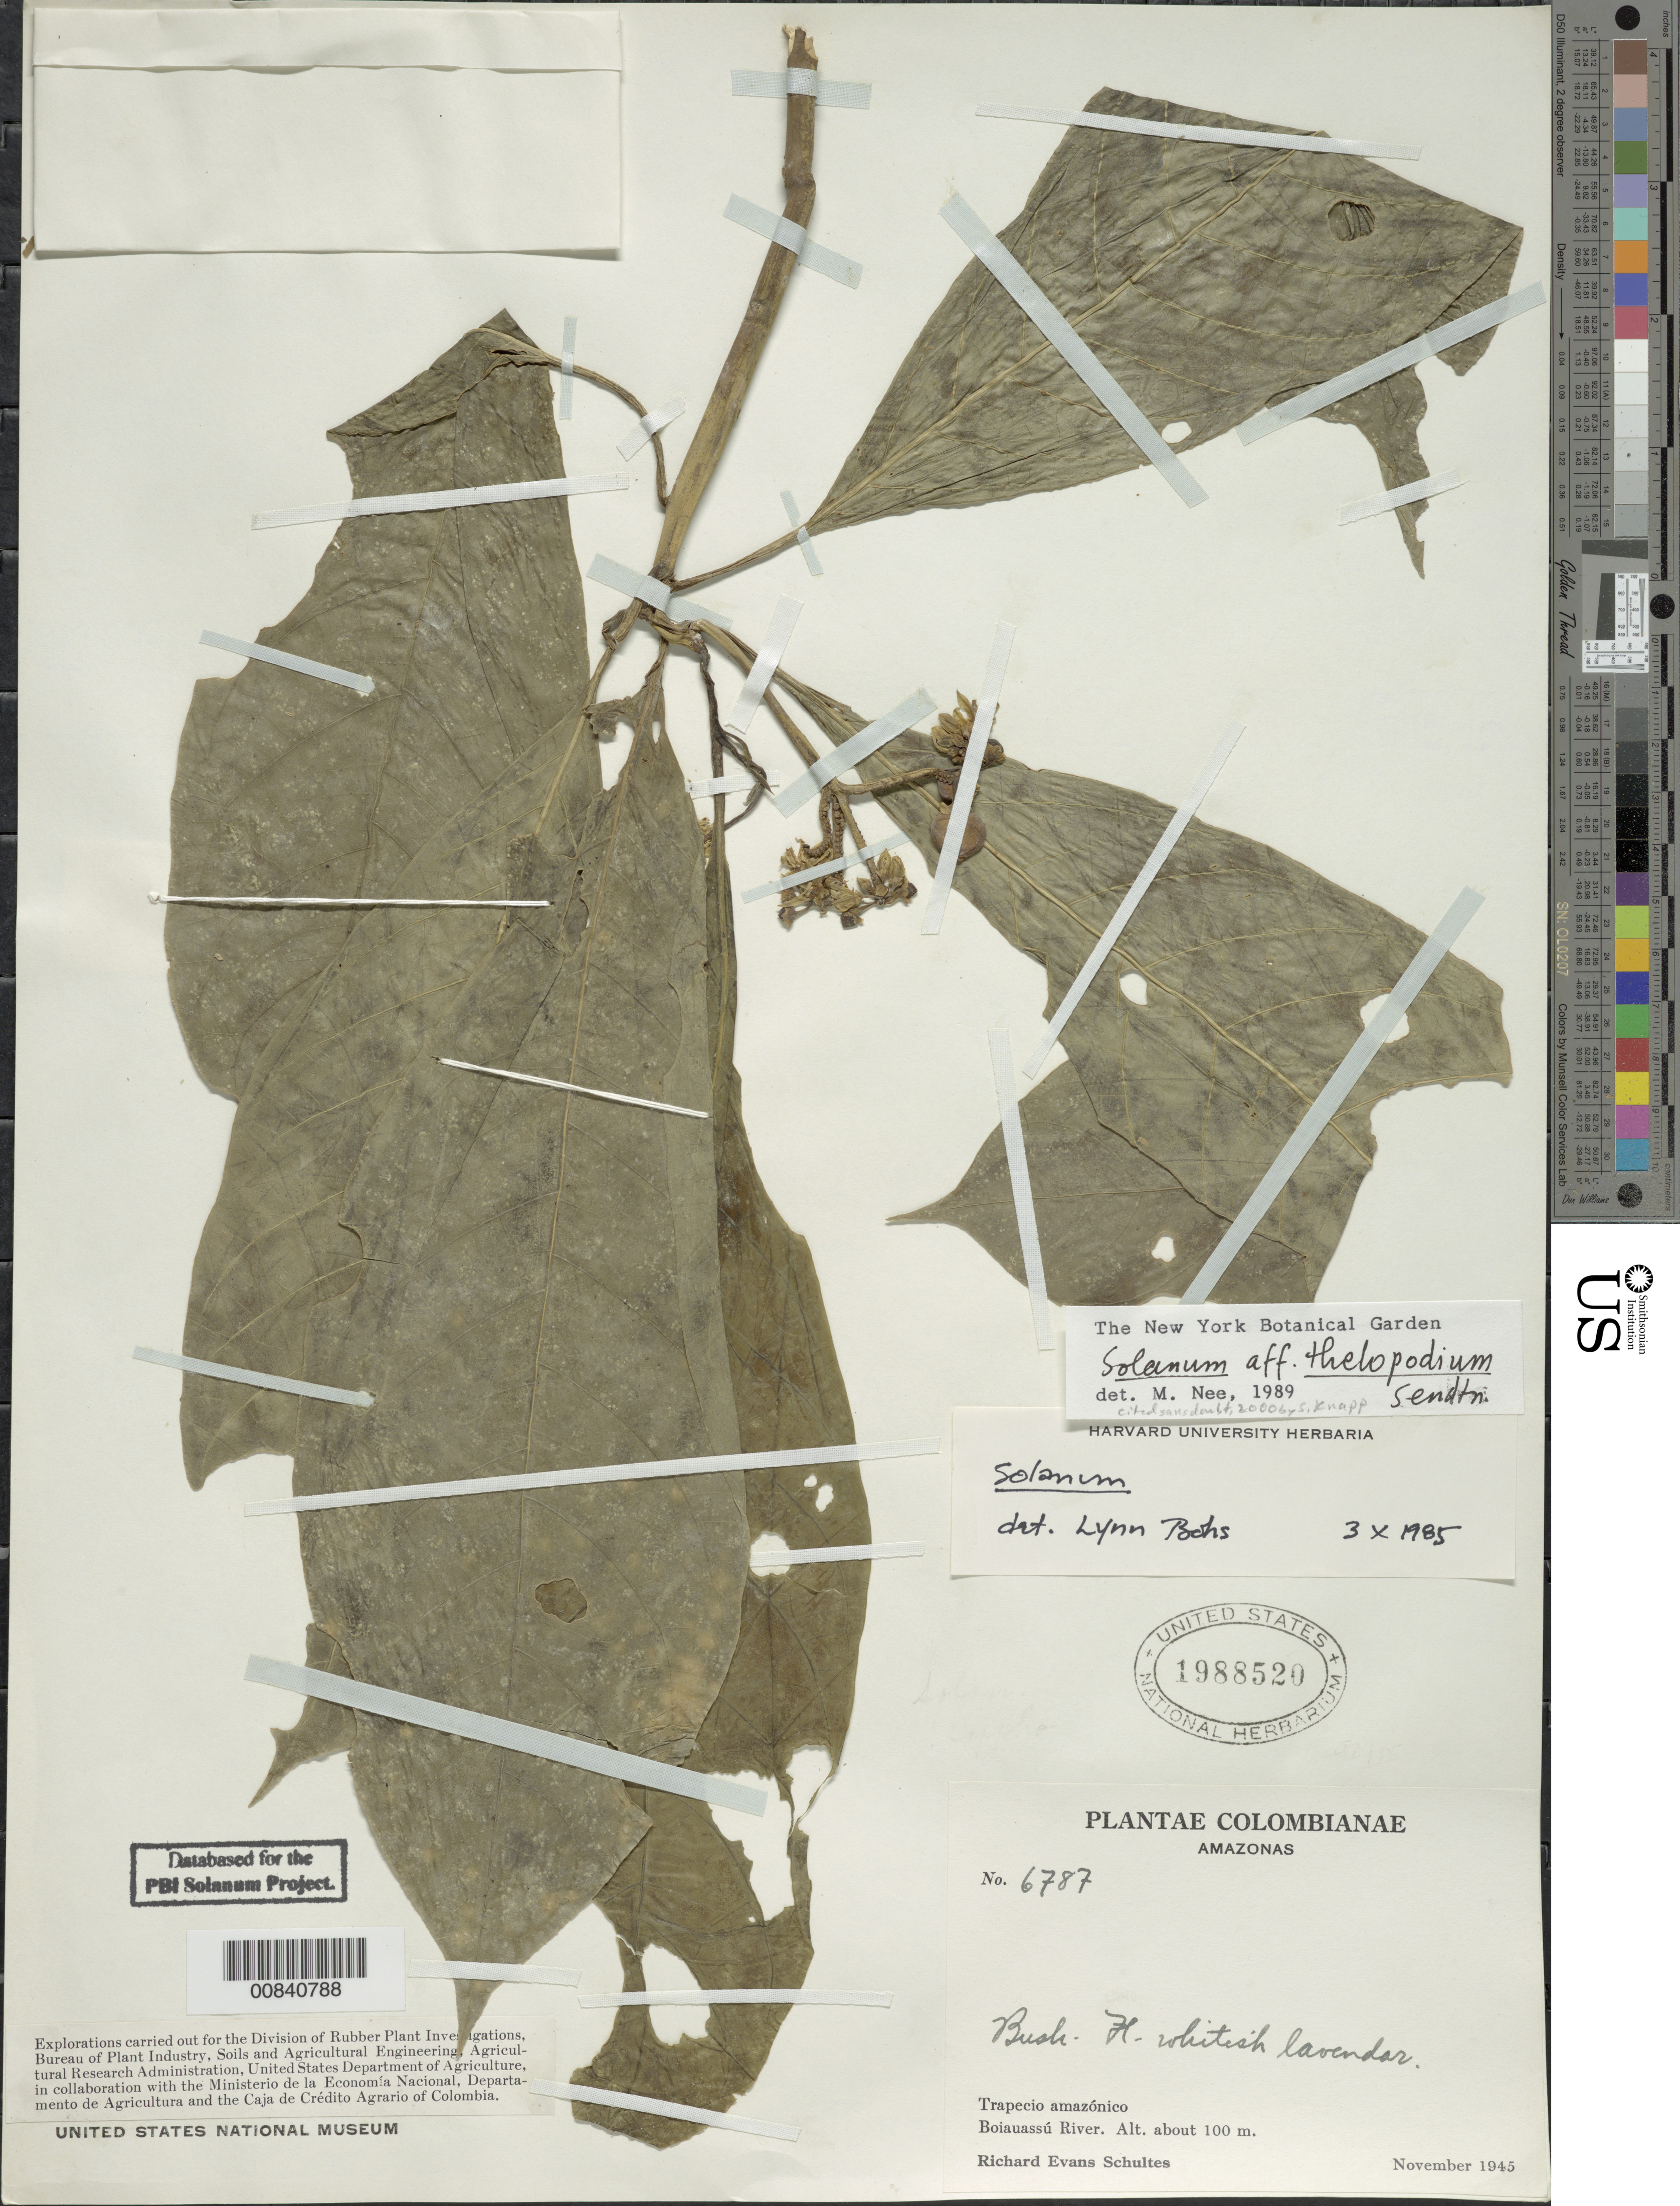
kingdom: Plantae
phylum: Tracheophyta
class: Magnoliopsida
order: Solanales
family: Solanaceae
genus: Solanum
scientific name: Solanum thelopodium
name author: Sendtn.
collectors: R. E. Schultes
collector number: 6787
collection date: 1945-11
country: Colombia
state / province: Amazônas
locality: Trapecio amazónico, Boiauassú River.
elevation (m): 100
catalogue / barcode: US 1988520